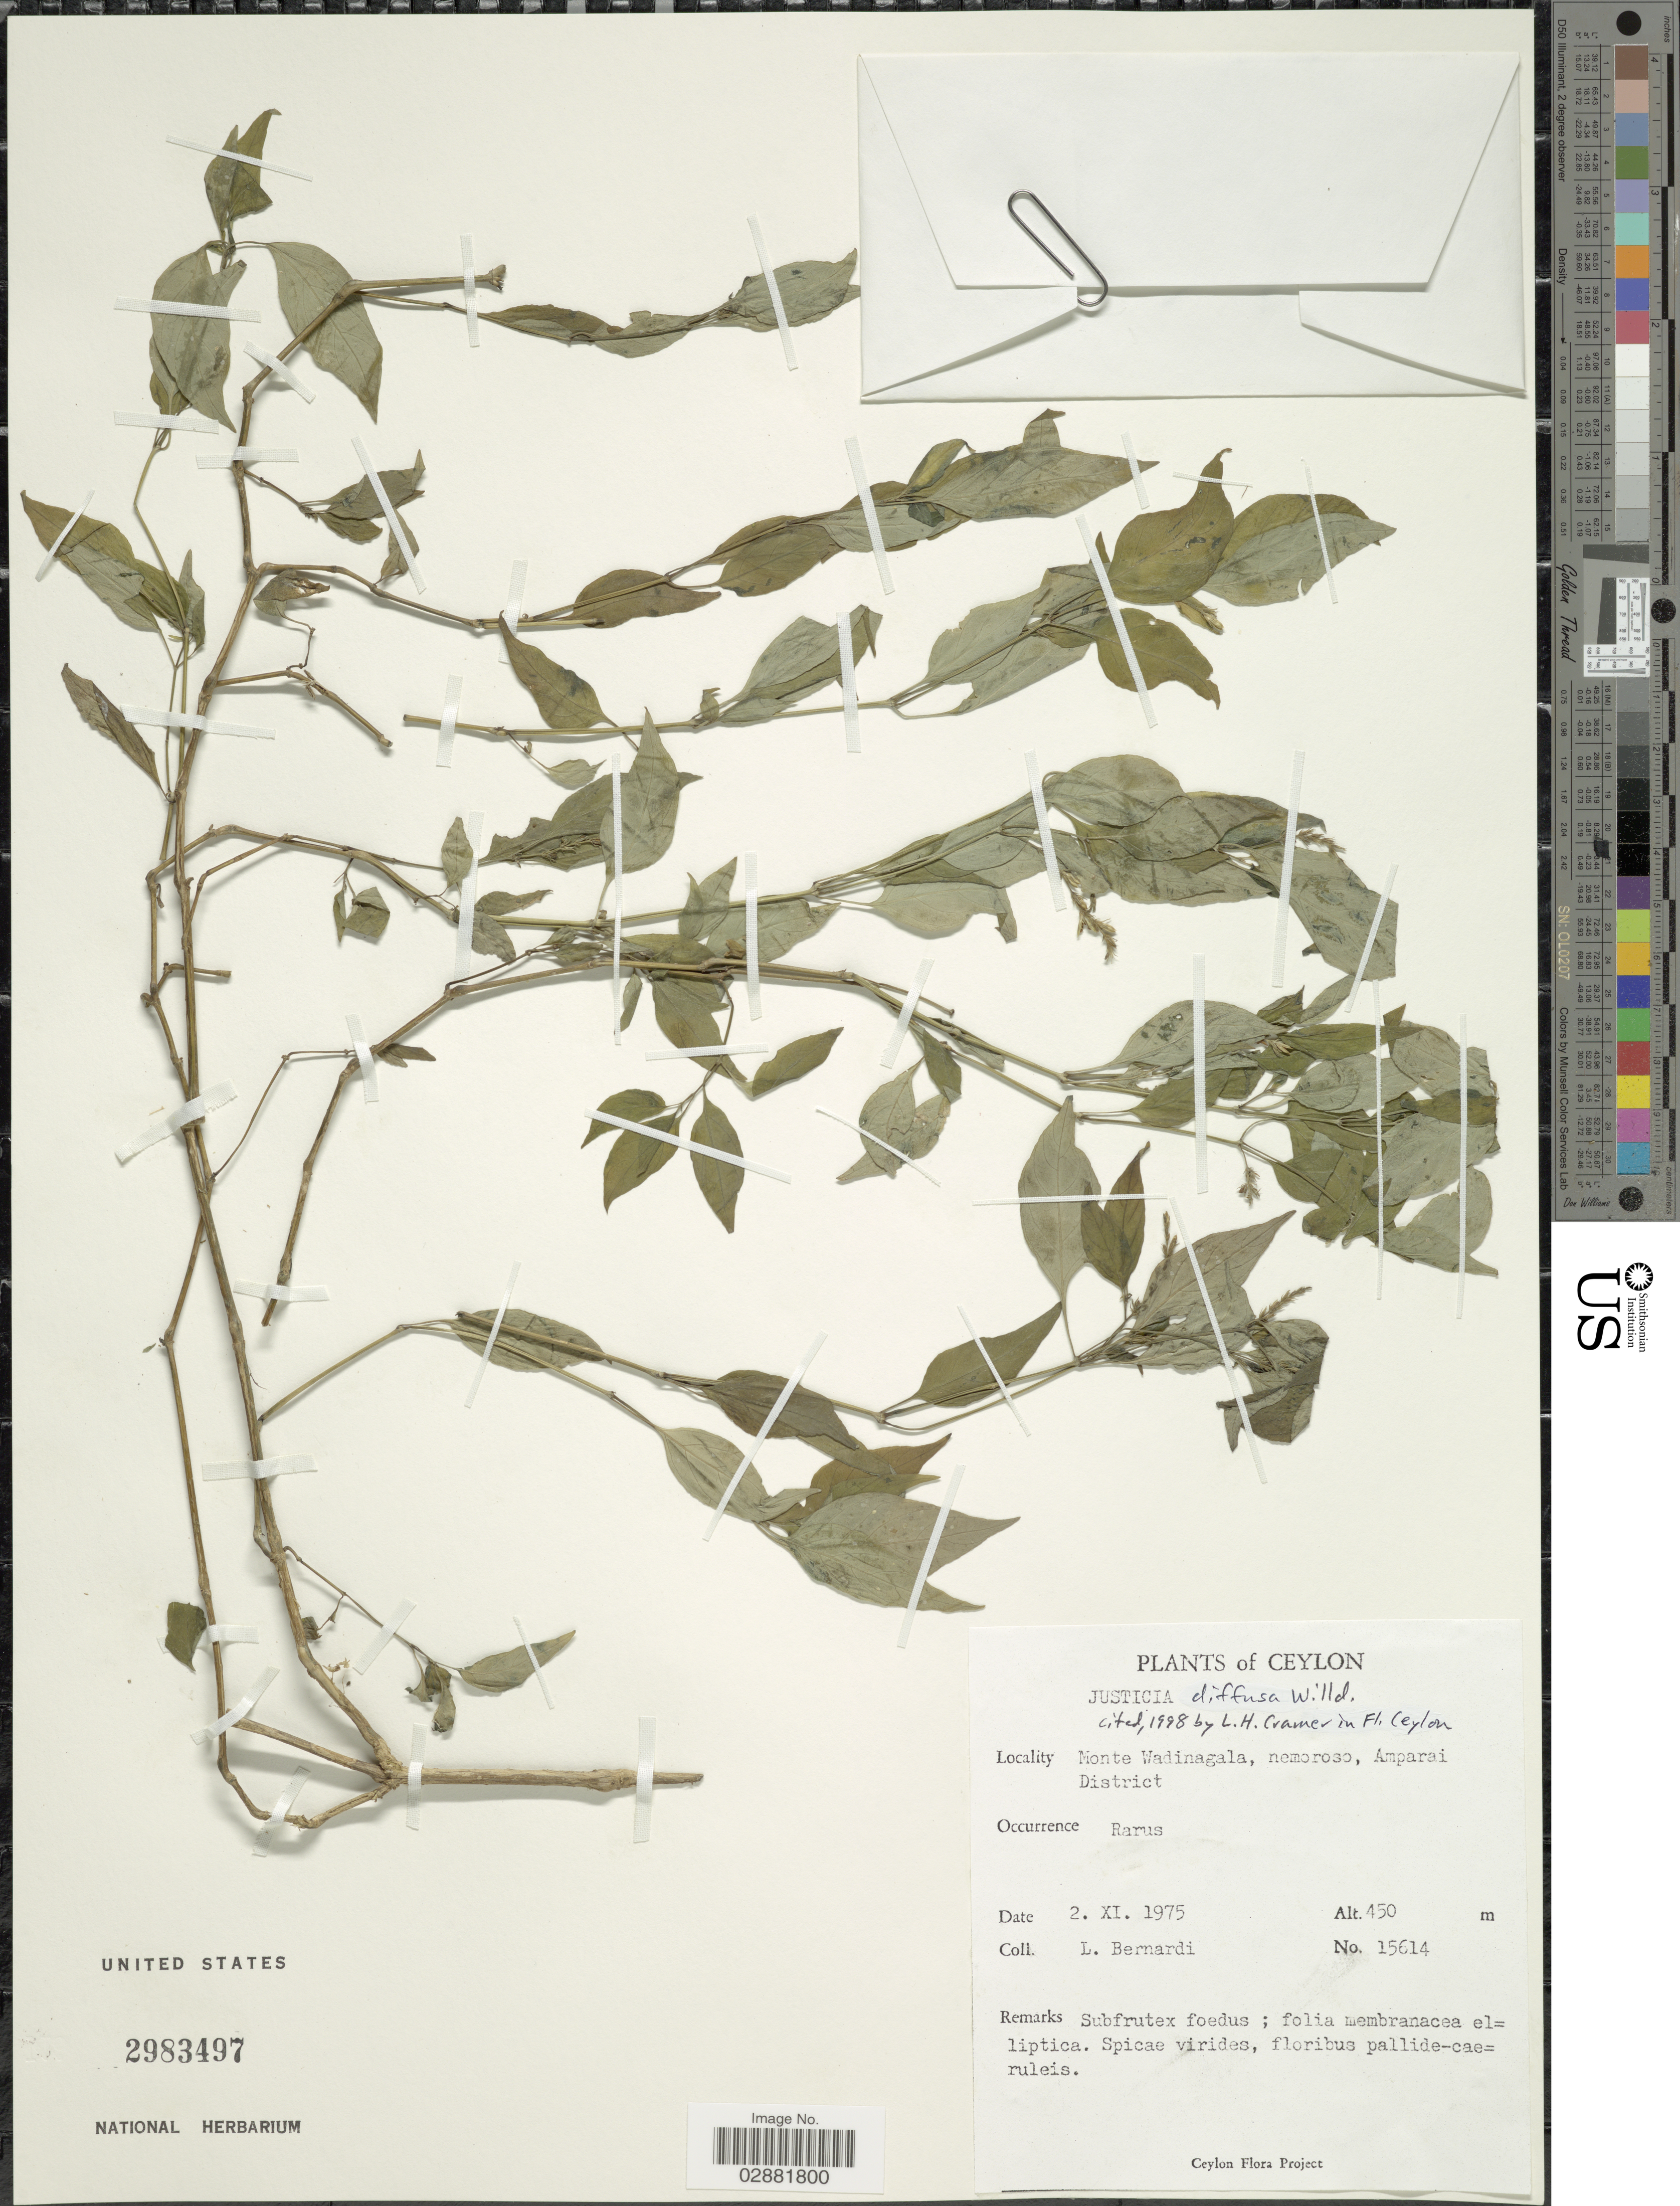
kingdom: Plantae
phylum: Tracheophyta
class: Magnoliopsida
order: Lamiales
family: Acanthaceae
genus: Justicia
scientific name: Justicia diffusa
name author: Willd.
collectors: L. Bernardi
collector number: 15614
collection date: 1975-11-02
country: Sri Lanka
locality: Ceylon, Monte Wadinagala, nemoroso, Amparai District.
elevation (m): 450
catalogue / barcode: US 2983497